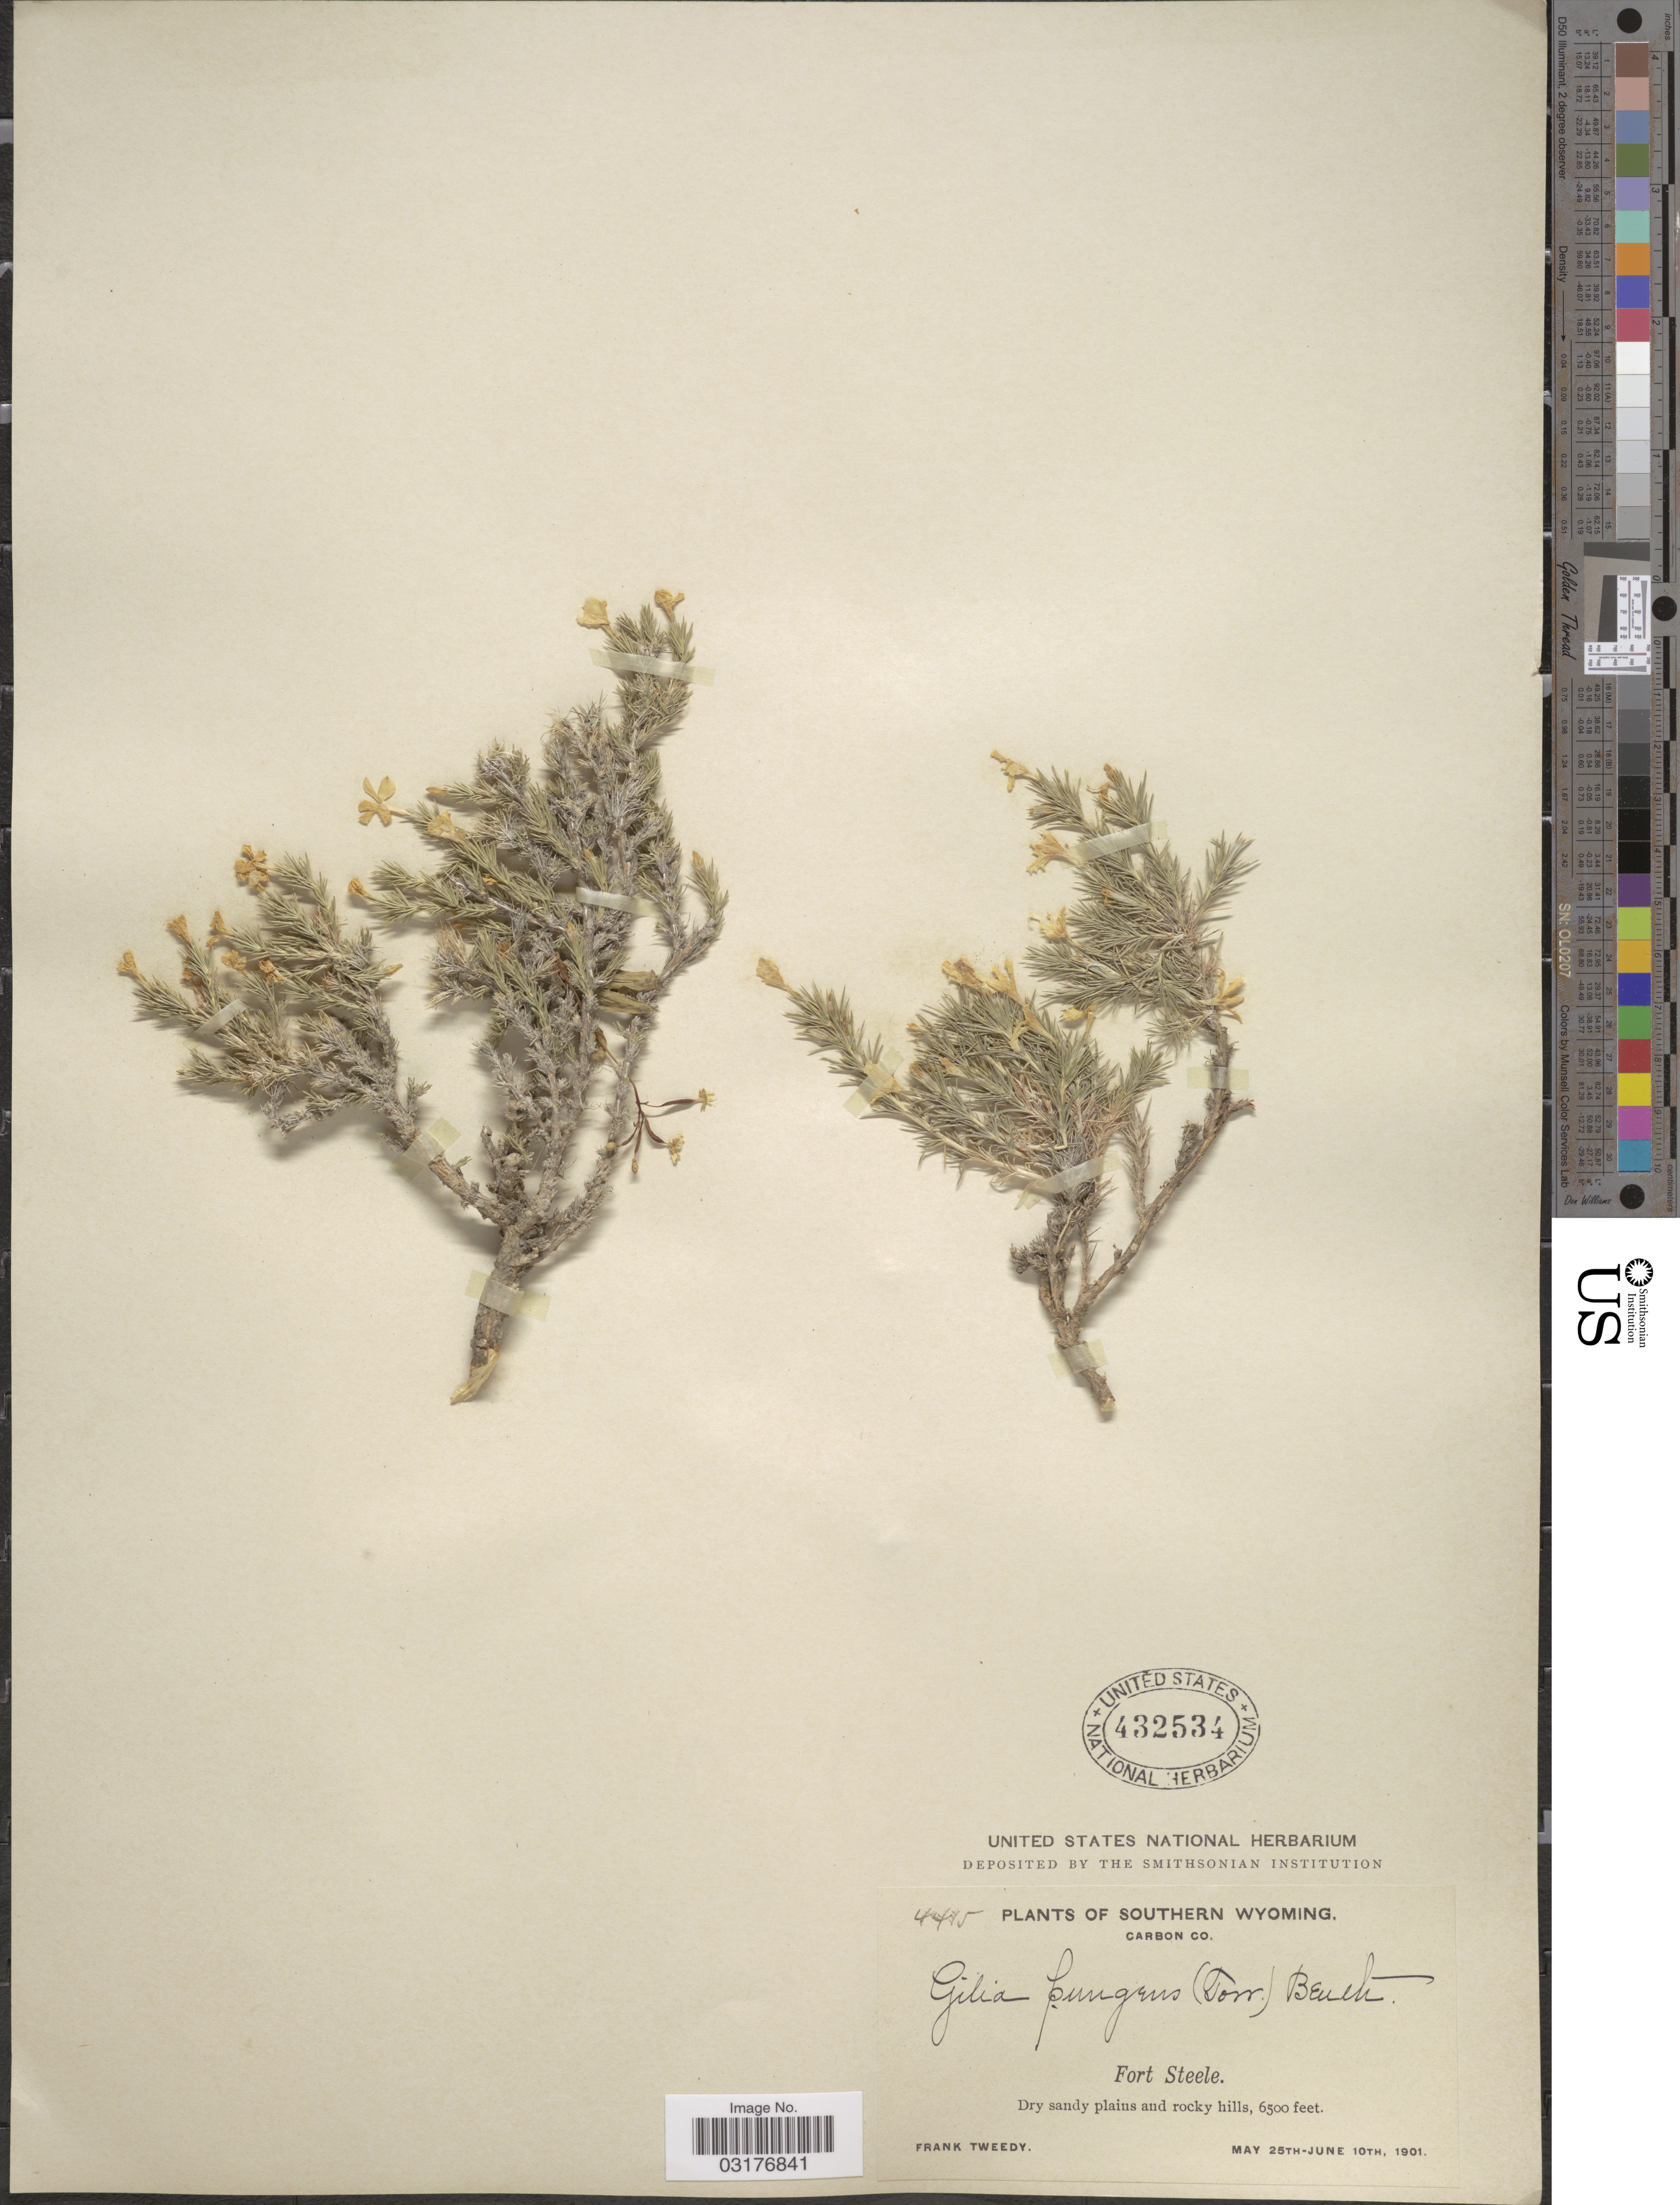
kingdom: Plantae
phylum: Tracheophyta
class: Magnoliopsida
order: Ericales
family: Polemoniaceae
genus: Linanthus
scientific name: Linanthus pungens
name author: (Torr.) J.M. Porter & L.A. Johnson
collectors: F. Tweedy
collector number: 4415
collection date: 1901-05-25/1901-06-10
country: United States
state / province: Wyoming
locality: Southern Wyoming. Carbon Co. Fort Steele.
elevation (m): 1981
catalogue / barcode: US 432534